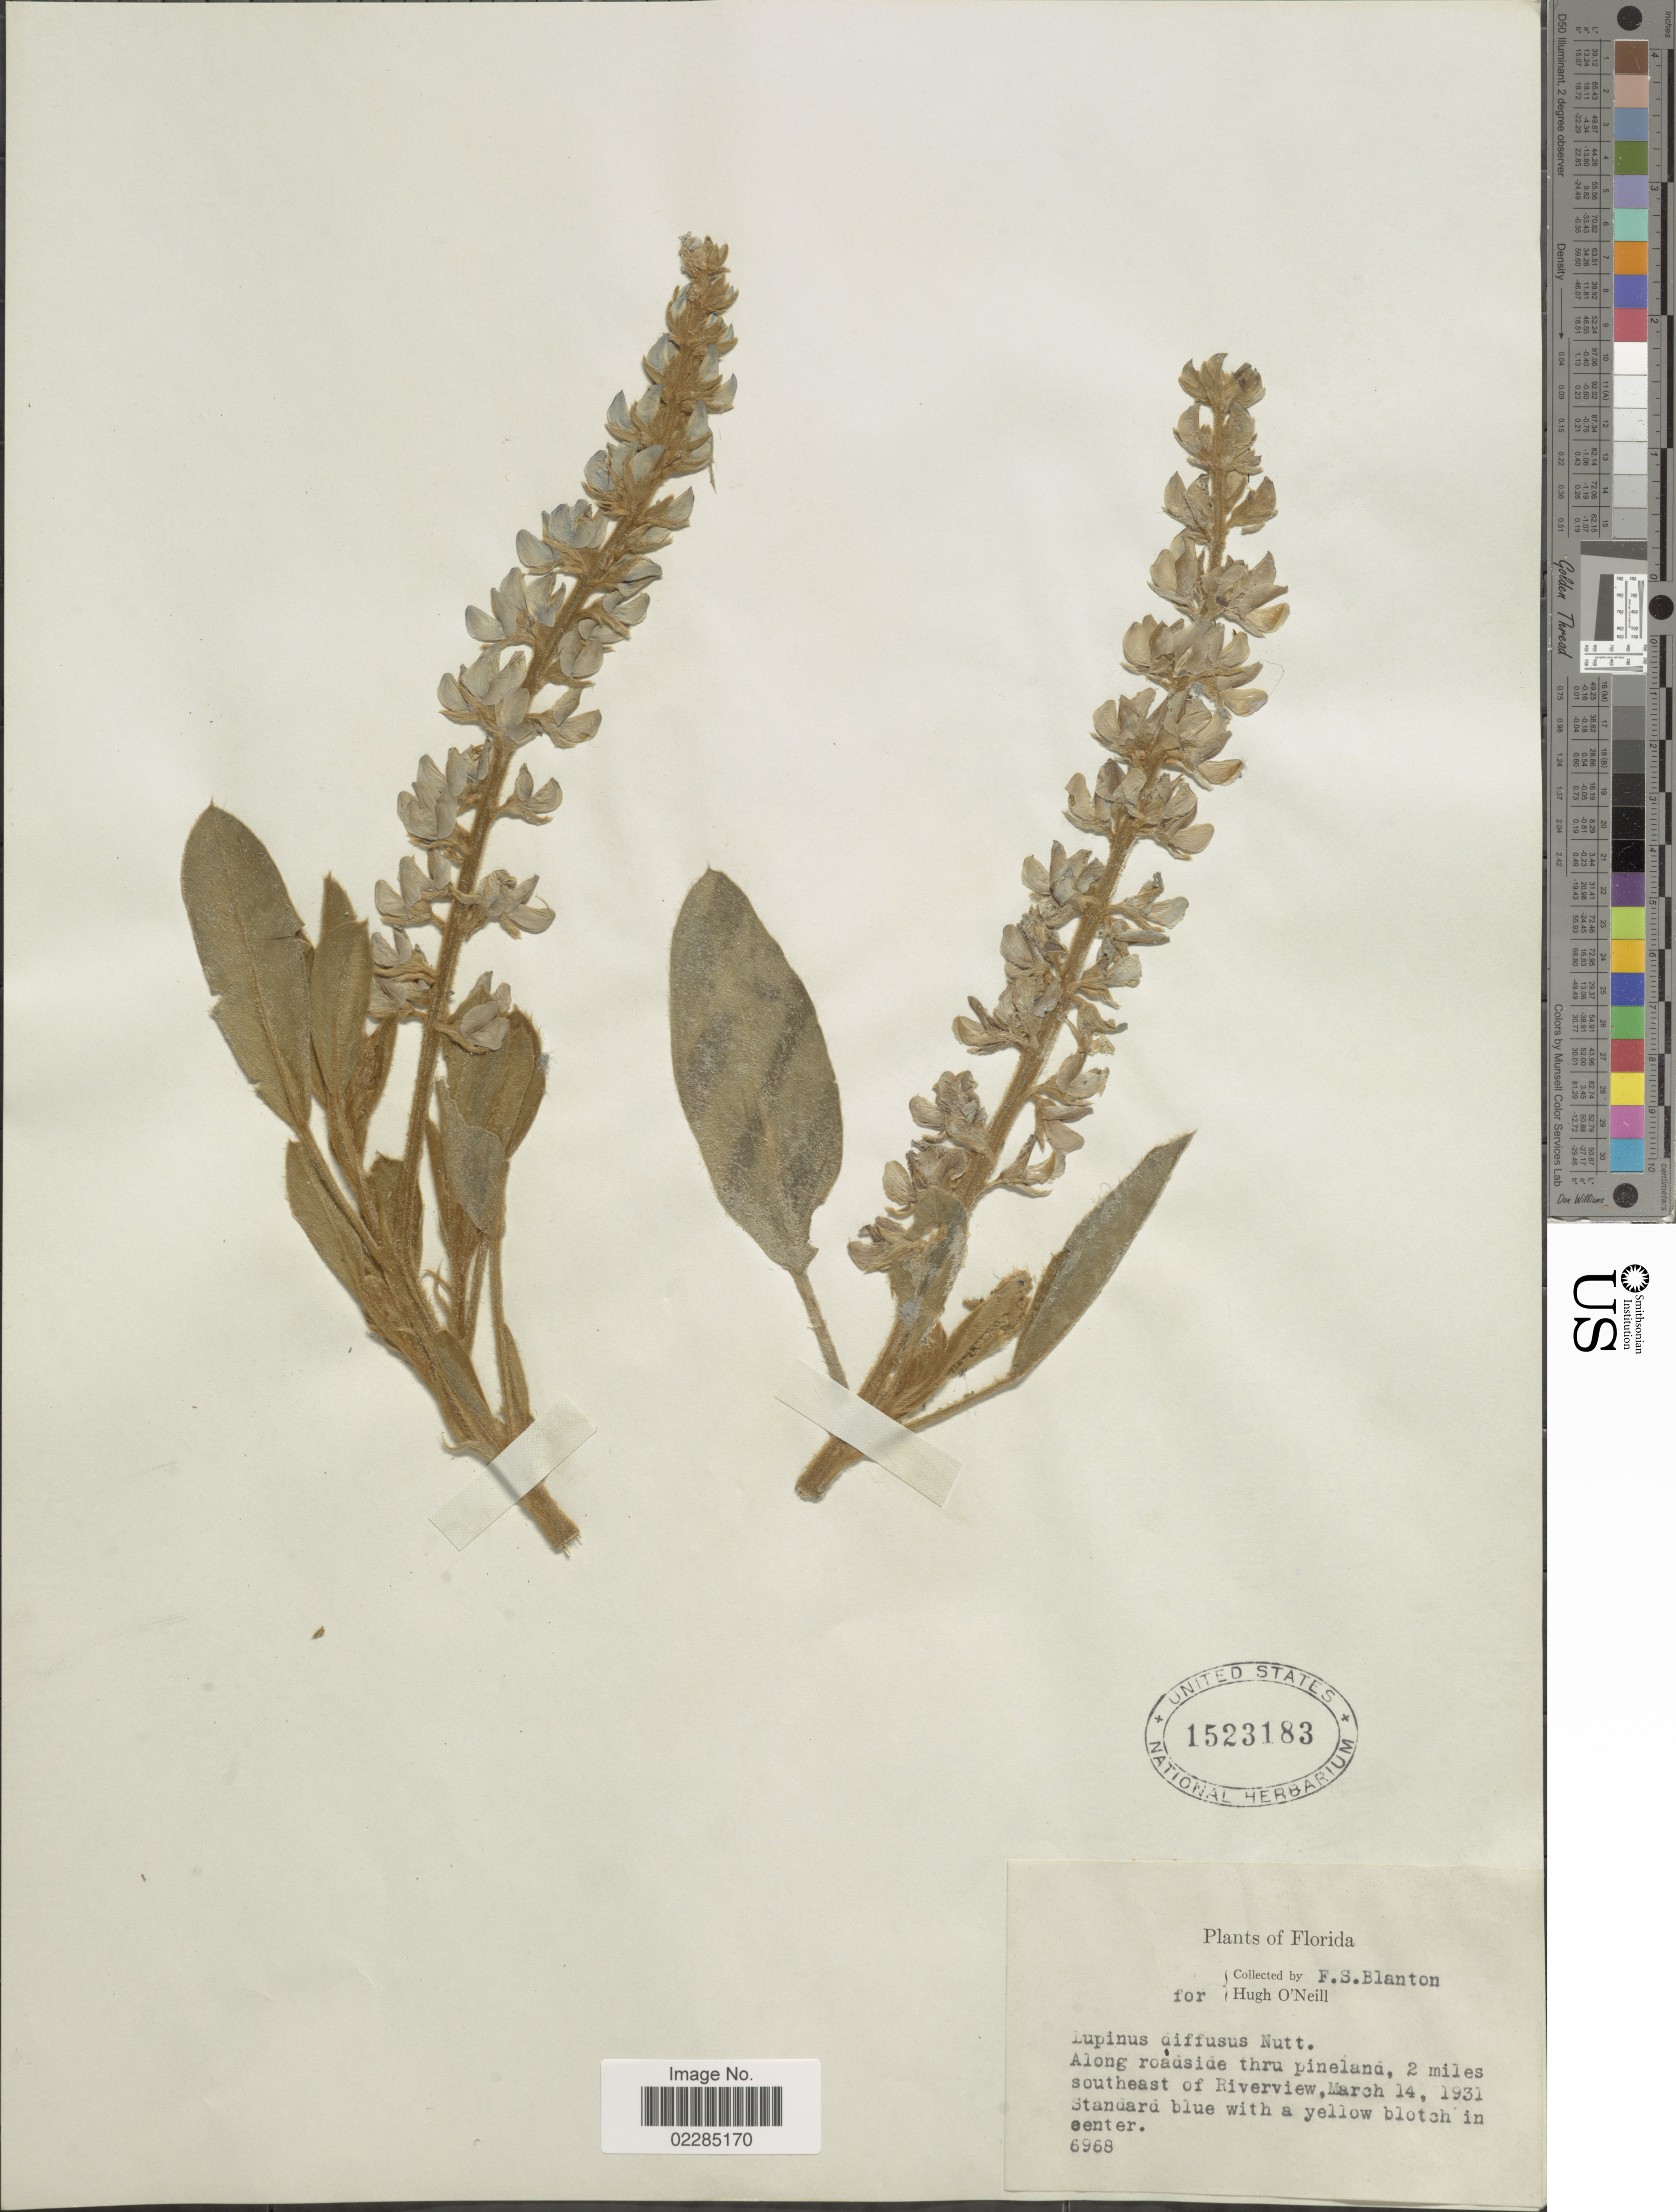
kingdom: Plantae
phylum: Tracheophyta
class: Magnoliopsida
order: Fabales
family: Fabaceae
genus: Lupinus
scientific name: Lupinus diffusus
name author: Nutt.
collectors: F. S. Blanton & H. O'Neill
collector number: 6968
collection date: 1931-03-14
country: United States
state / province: Florida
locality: Along roadside thru pineland, 2 miles southeast of Riverview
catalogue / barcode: US 1523183